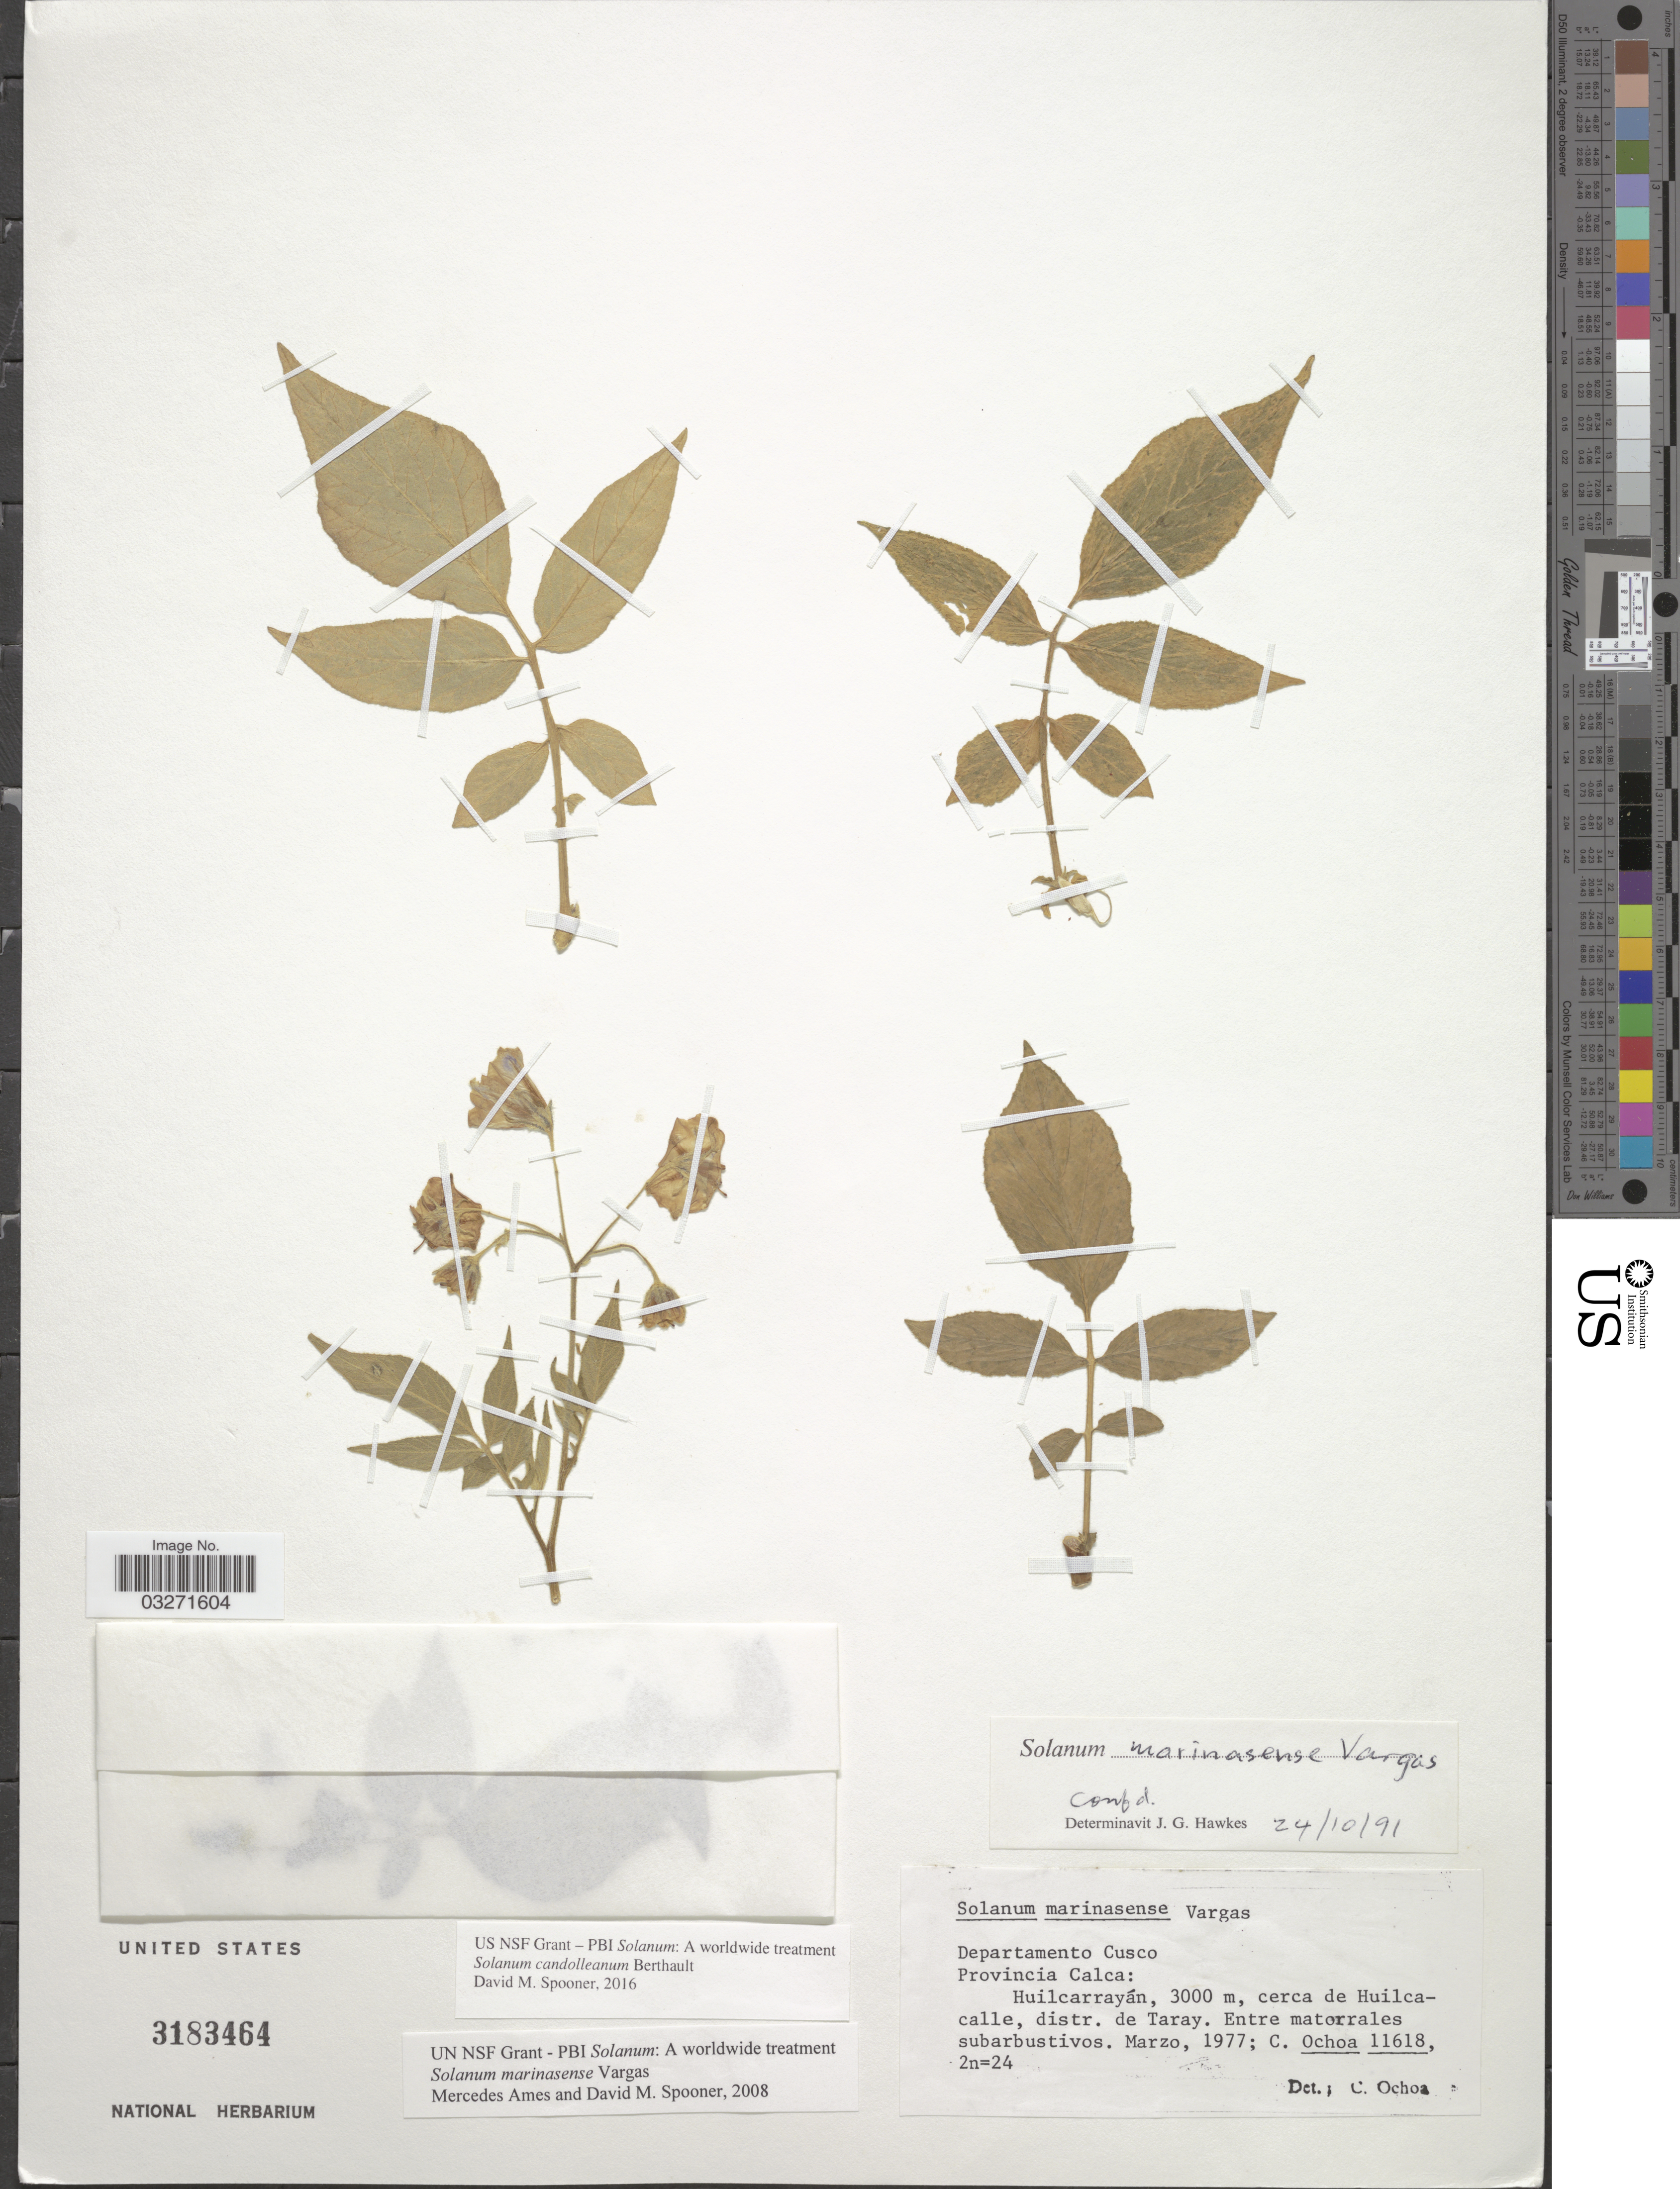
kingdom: Plantae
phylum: Tracheophyta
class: Magnoliopsida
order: Solanales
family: Solanaceae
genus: Solanum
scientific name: Solanum candolleanum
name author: Berthault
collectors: C. Ochoa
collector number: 11618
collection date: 1977-03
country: Peru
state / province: Cusco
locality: Departamento Cusco. Provincia Calca:Huilcarrayán, cerca de Huilcacalle, distr. de Taray.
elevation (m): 3000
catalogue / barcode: US 3183464